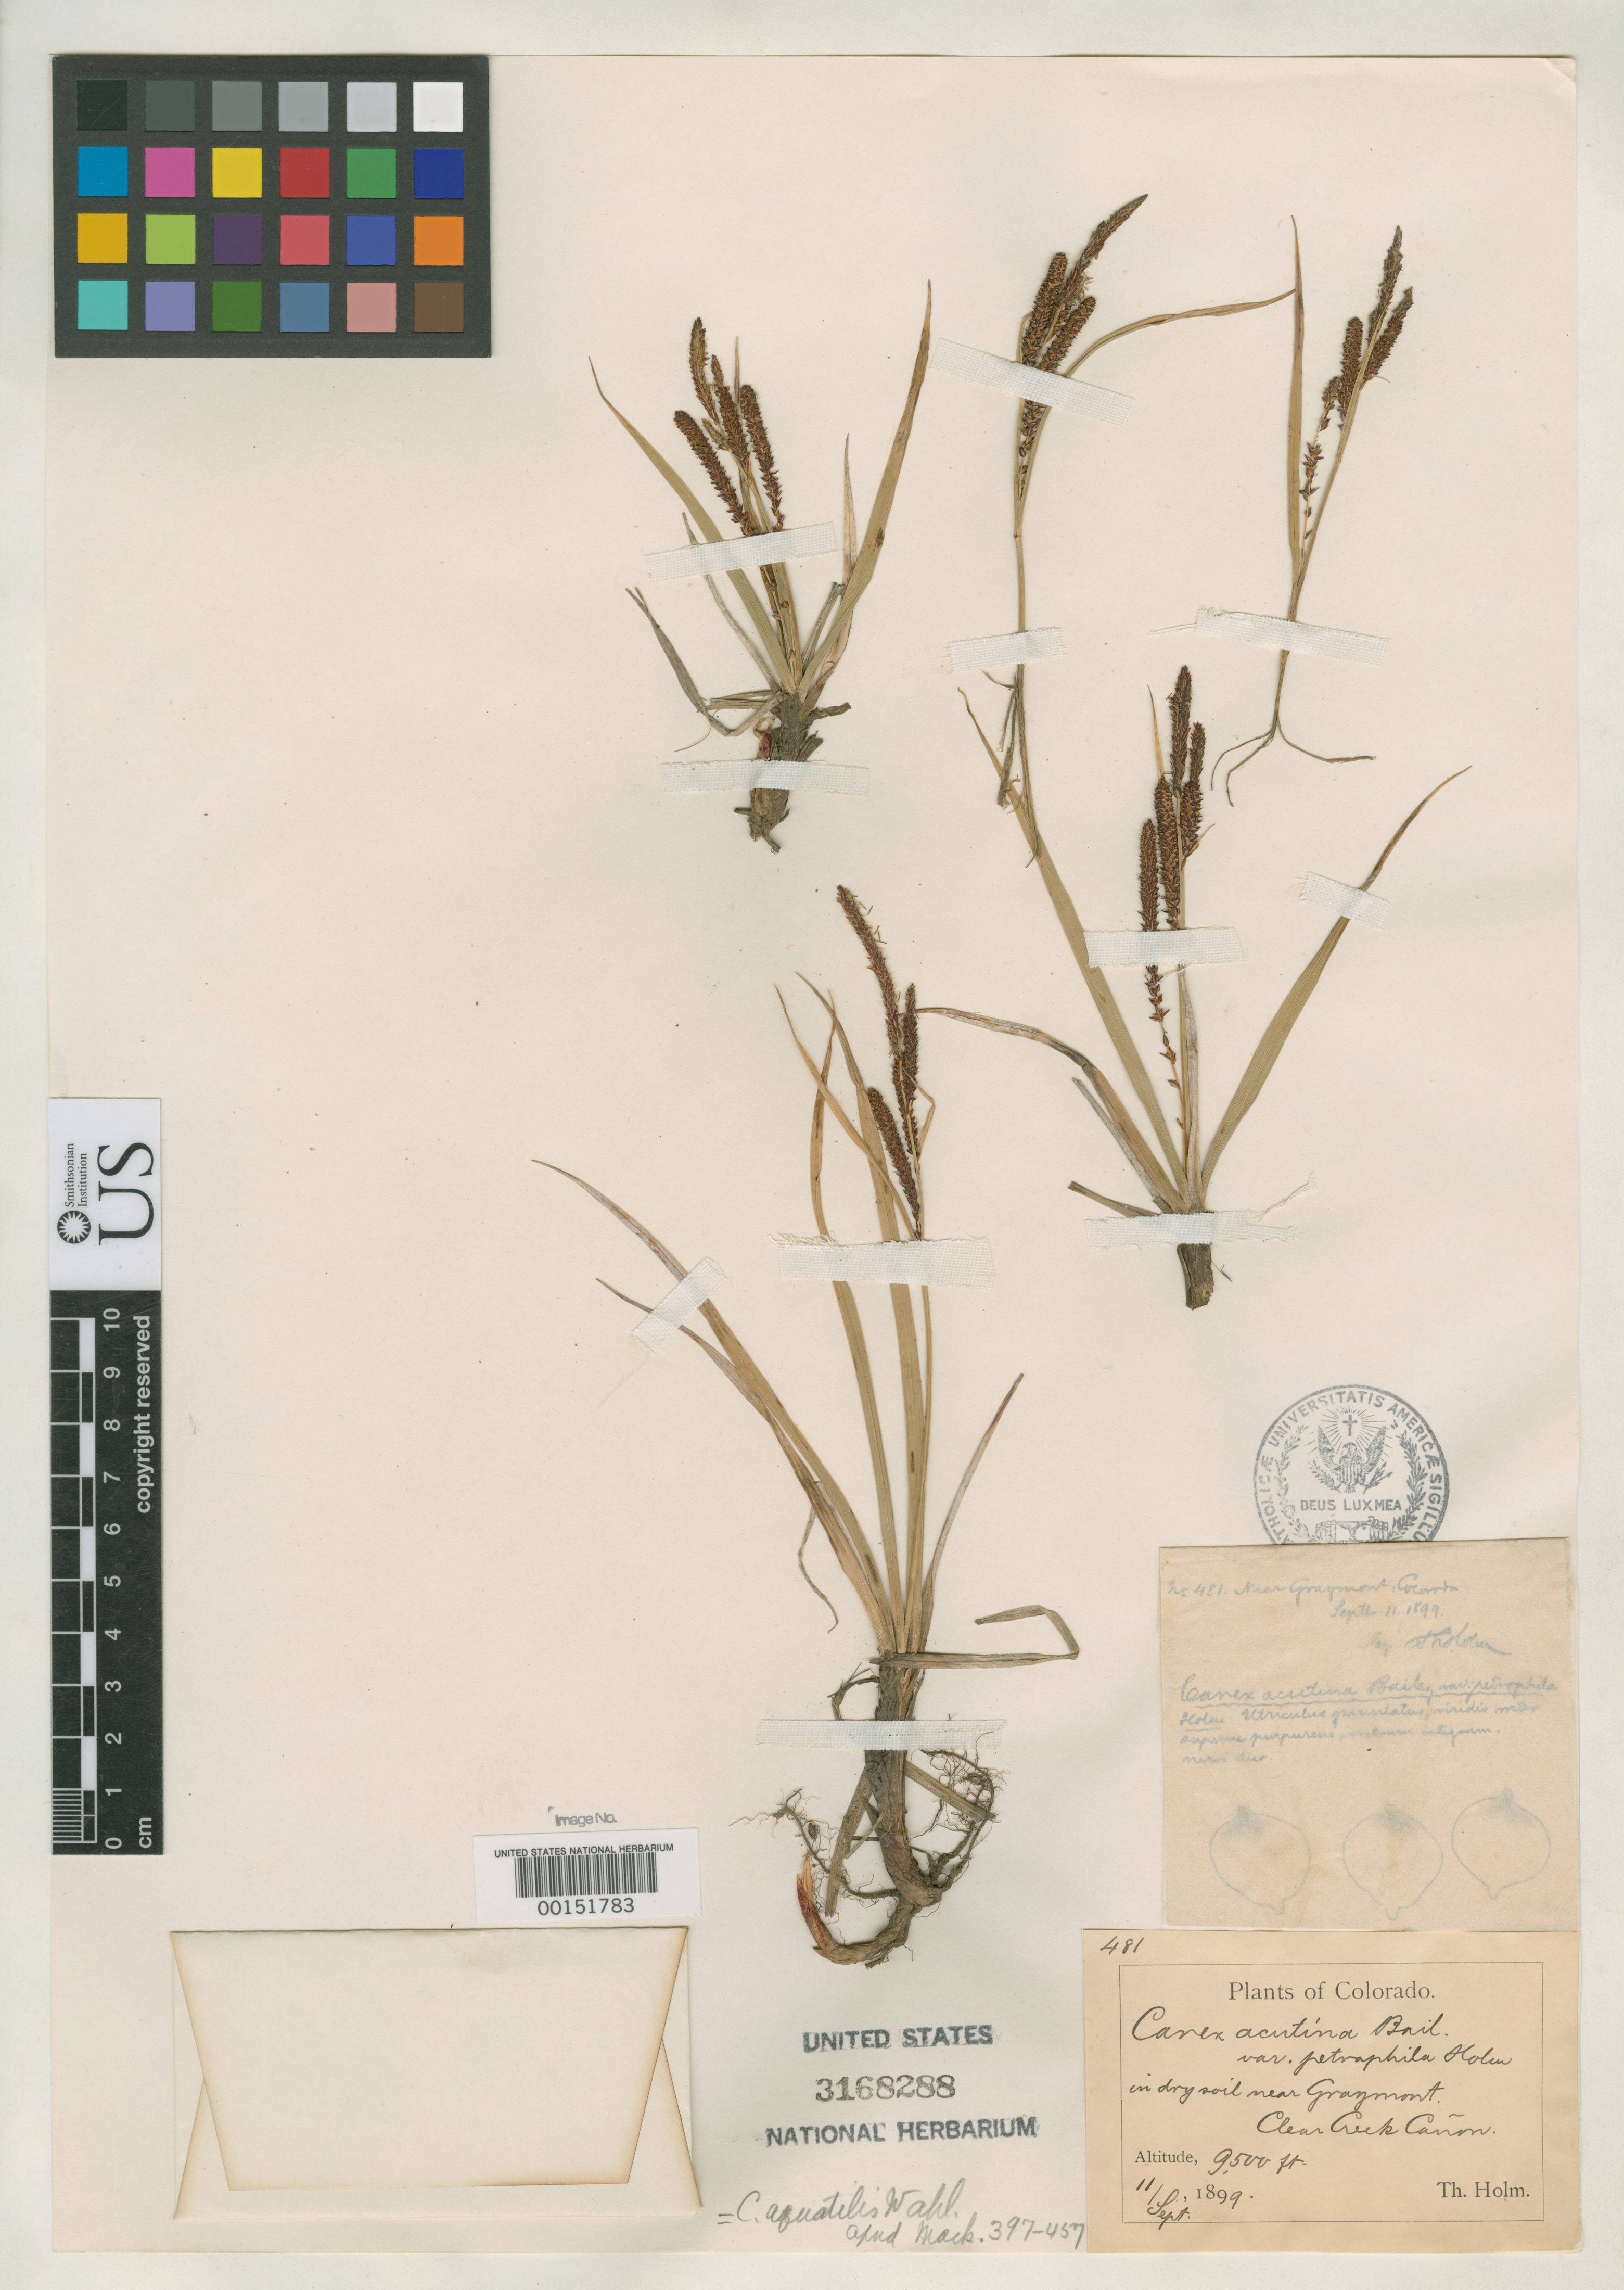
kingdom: Plantae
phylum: Tracheophyta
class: Liliopsida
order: Poales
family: Cyperaceae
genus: Carex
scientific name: Carex acutina var. petrophila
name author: Holm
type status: Isotype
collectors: T. Holm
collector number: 481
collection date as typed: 11 Sep 1899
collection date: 1899-09-11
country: United States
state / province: Colorado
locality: Clear Creek Canyon, near Graymont.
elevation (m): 2896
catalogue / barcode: US 3168288